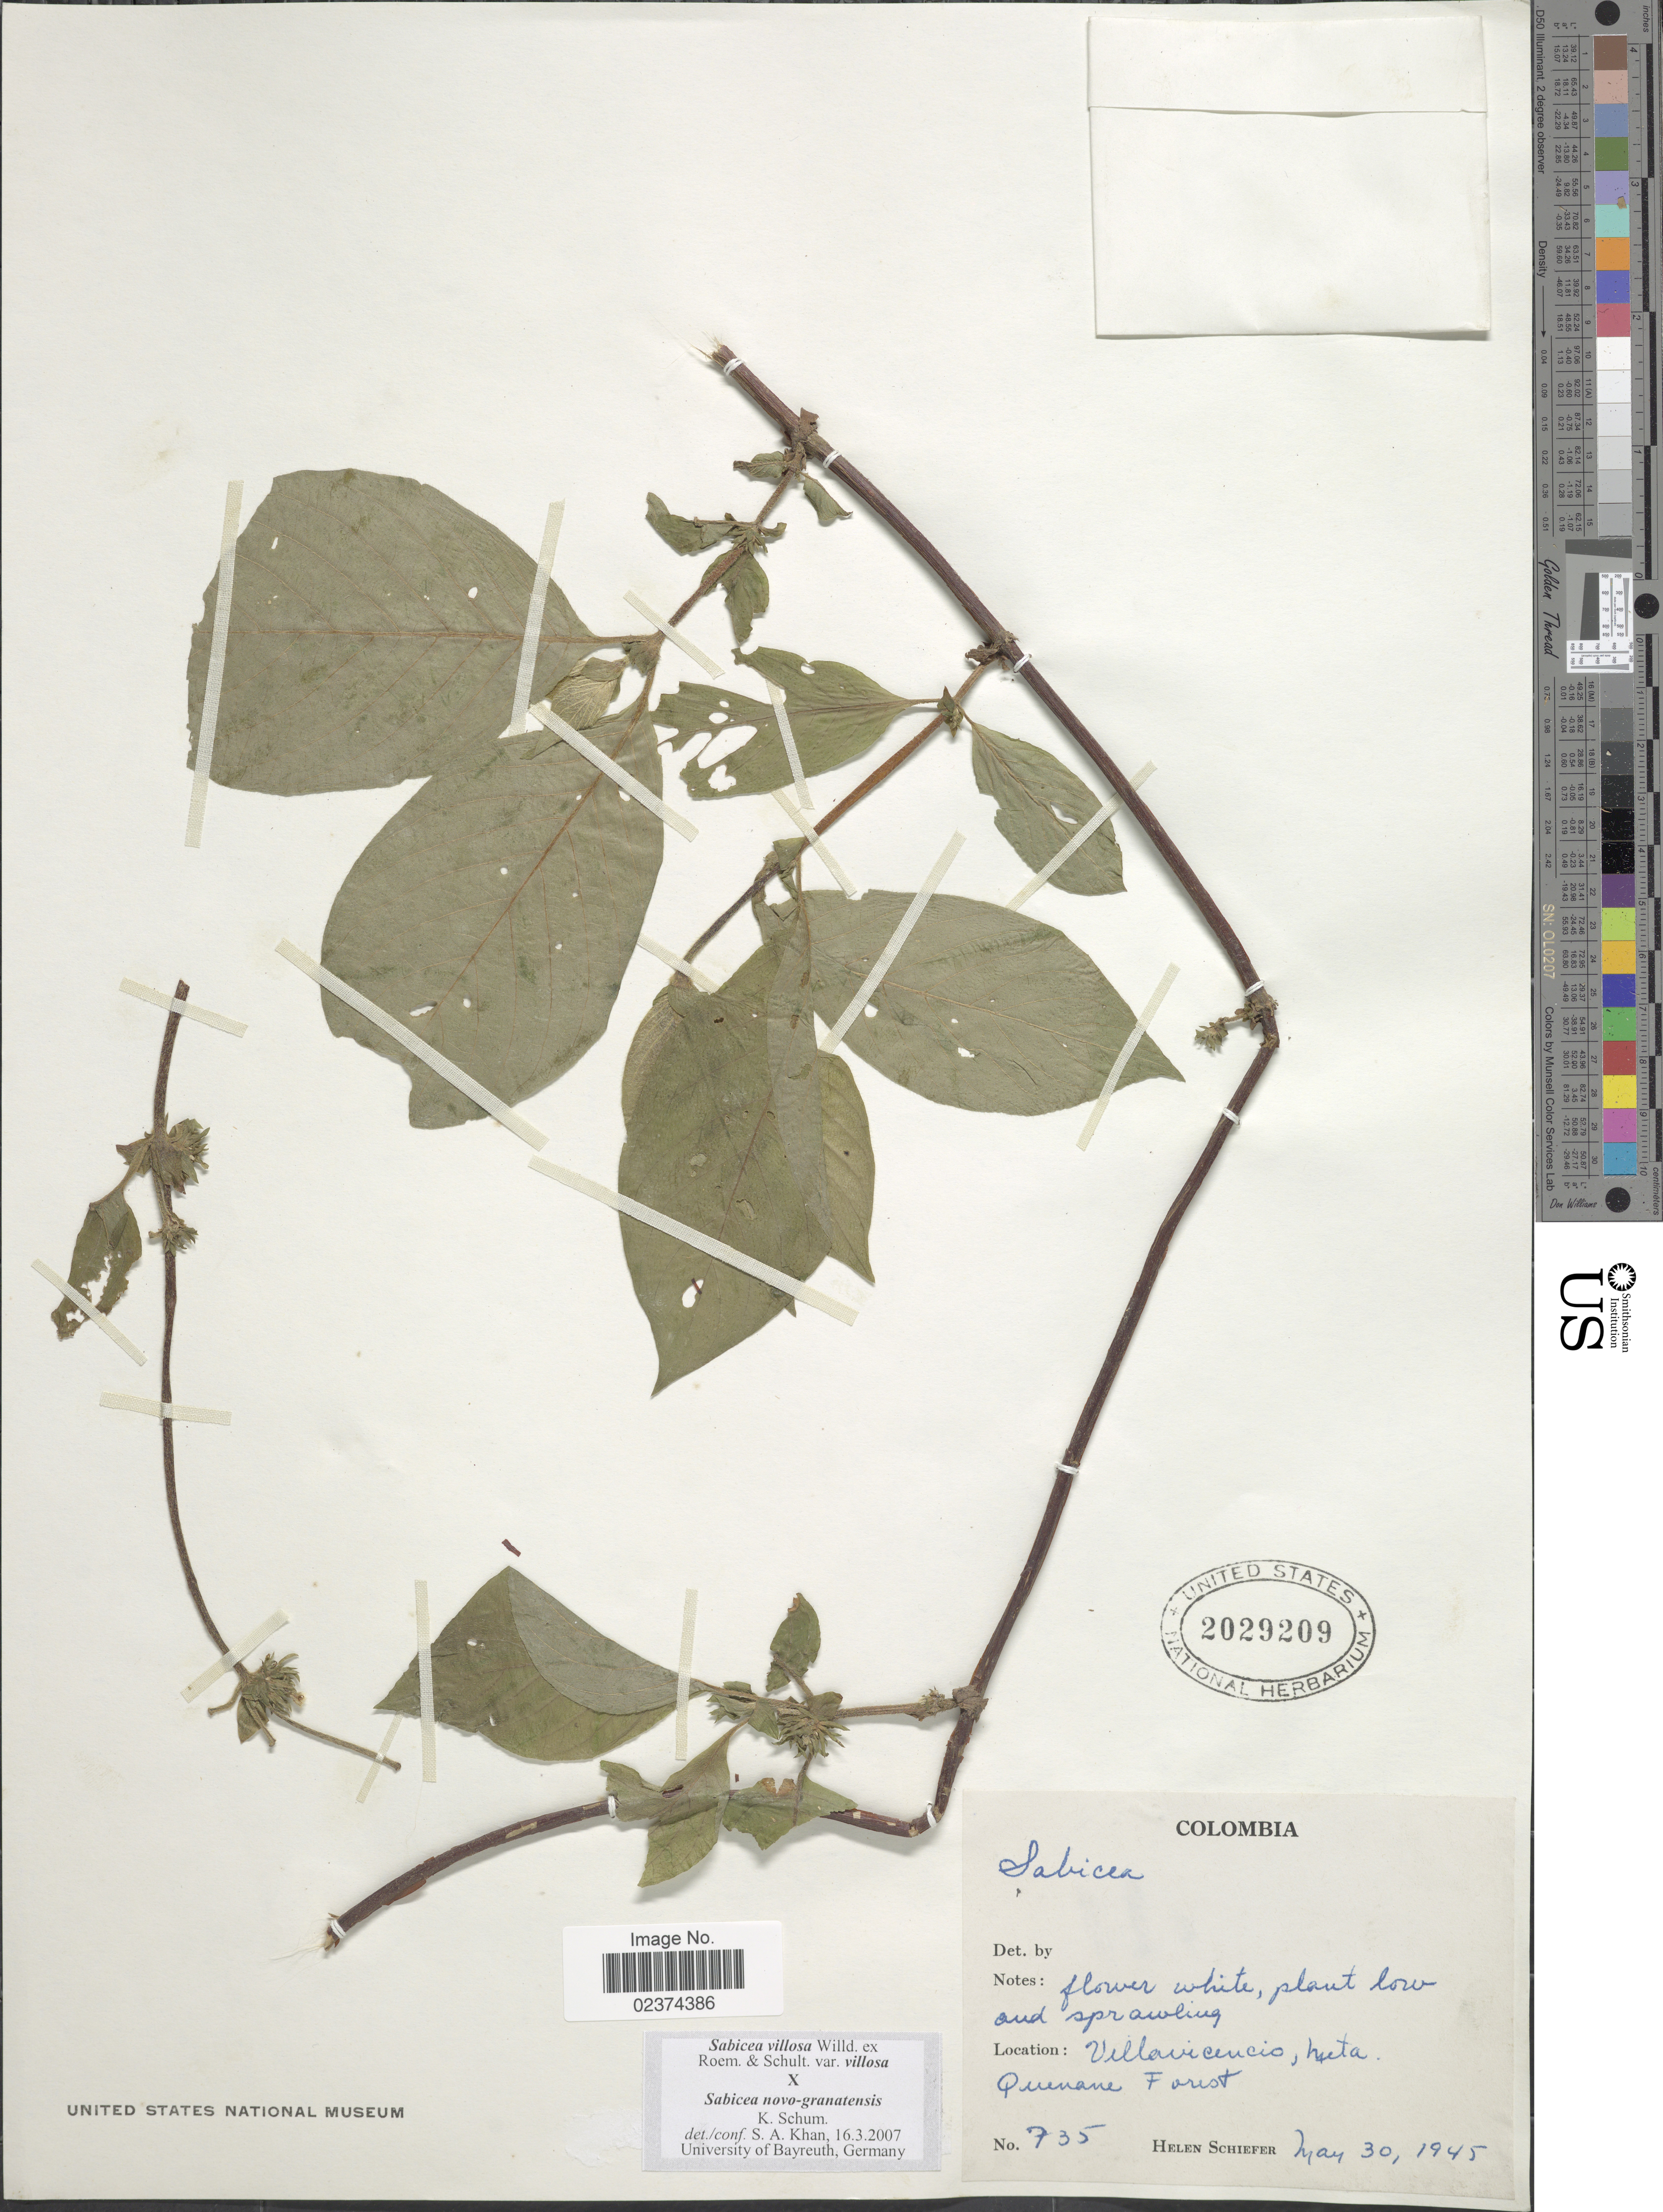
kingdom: Plantae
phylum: Tracheophyta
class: Magnoliopsida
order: Gentianales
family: Rubiaceae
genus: Sabicea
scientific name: Sabicea villosa x S. novogranatensis K. Schum.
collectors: H. Schiefer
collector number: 735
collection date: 1945-05-30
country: Colombia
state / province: Meta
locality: Villavicencio, Quenane Forest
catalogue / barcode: US 2029209